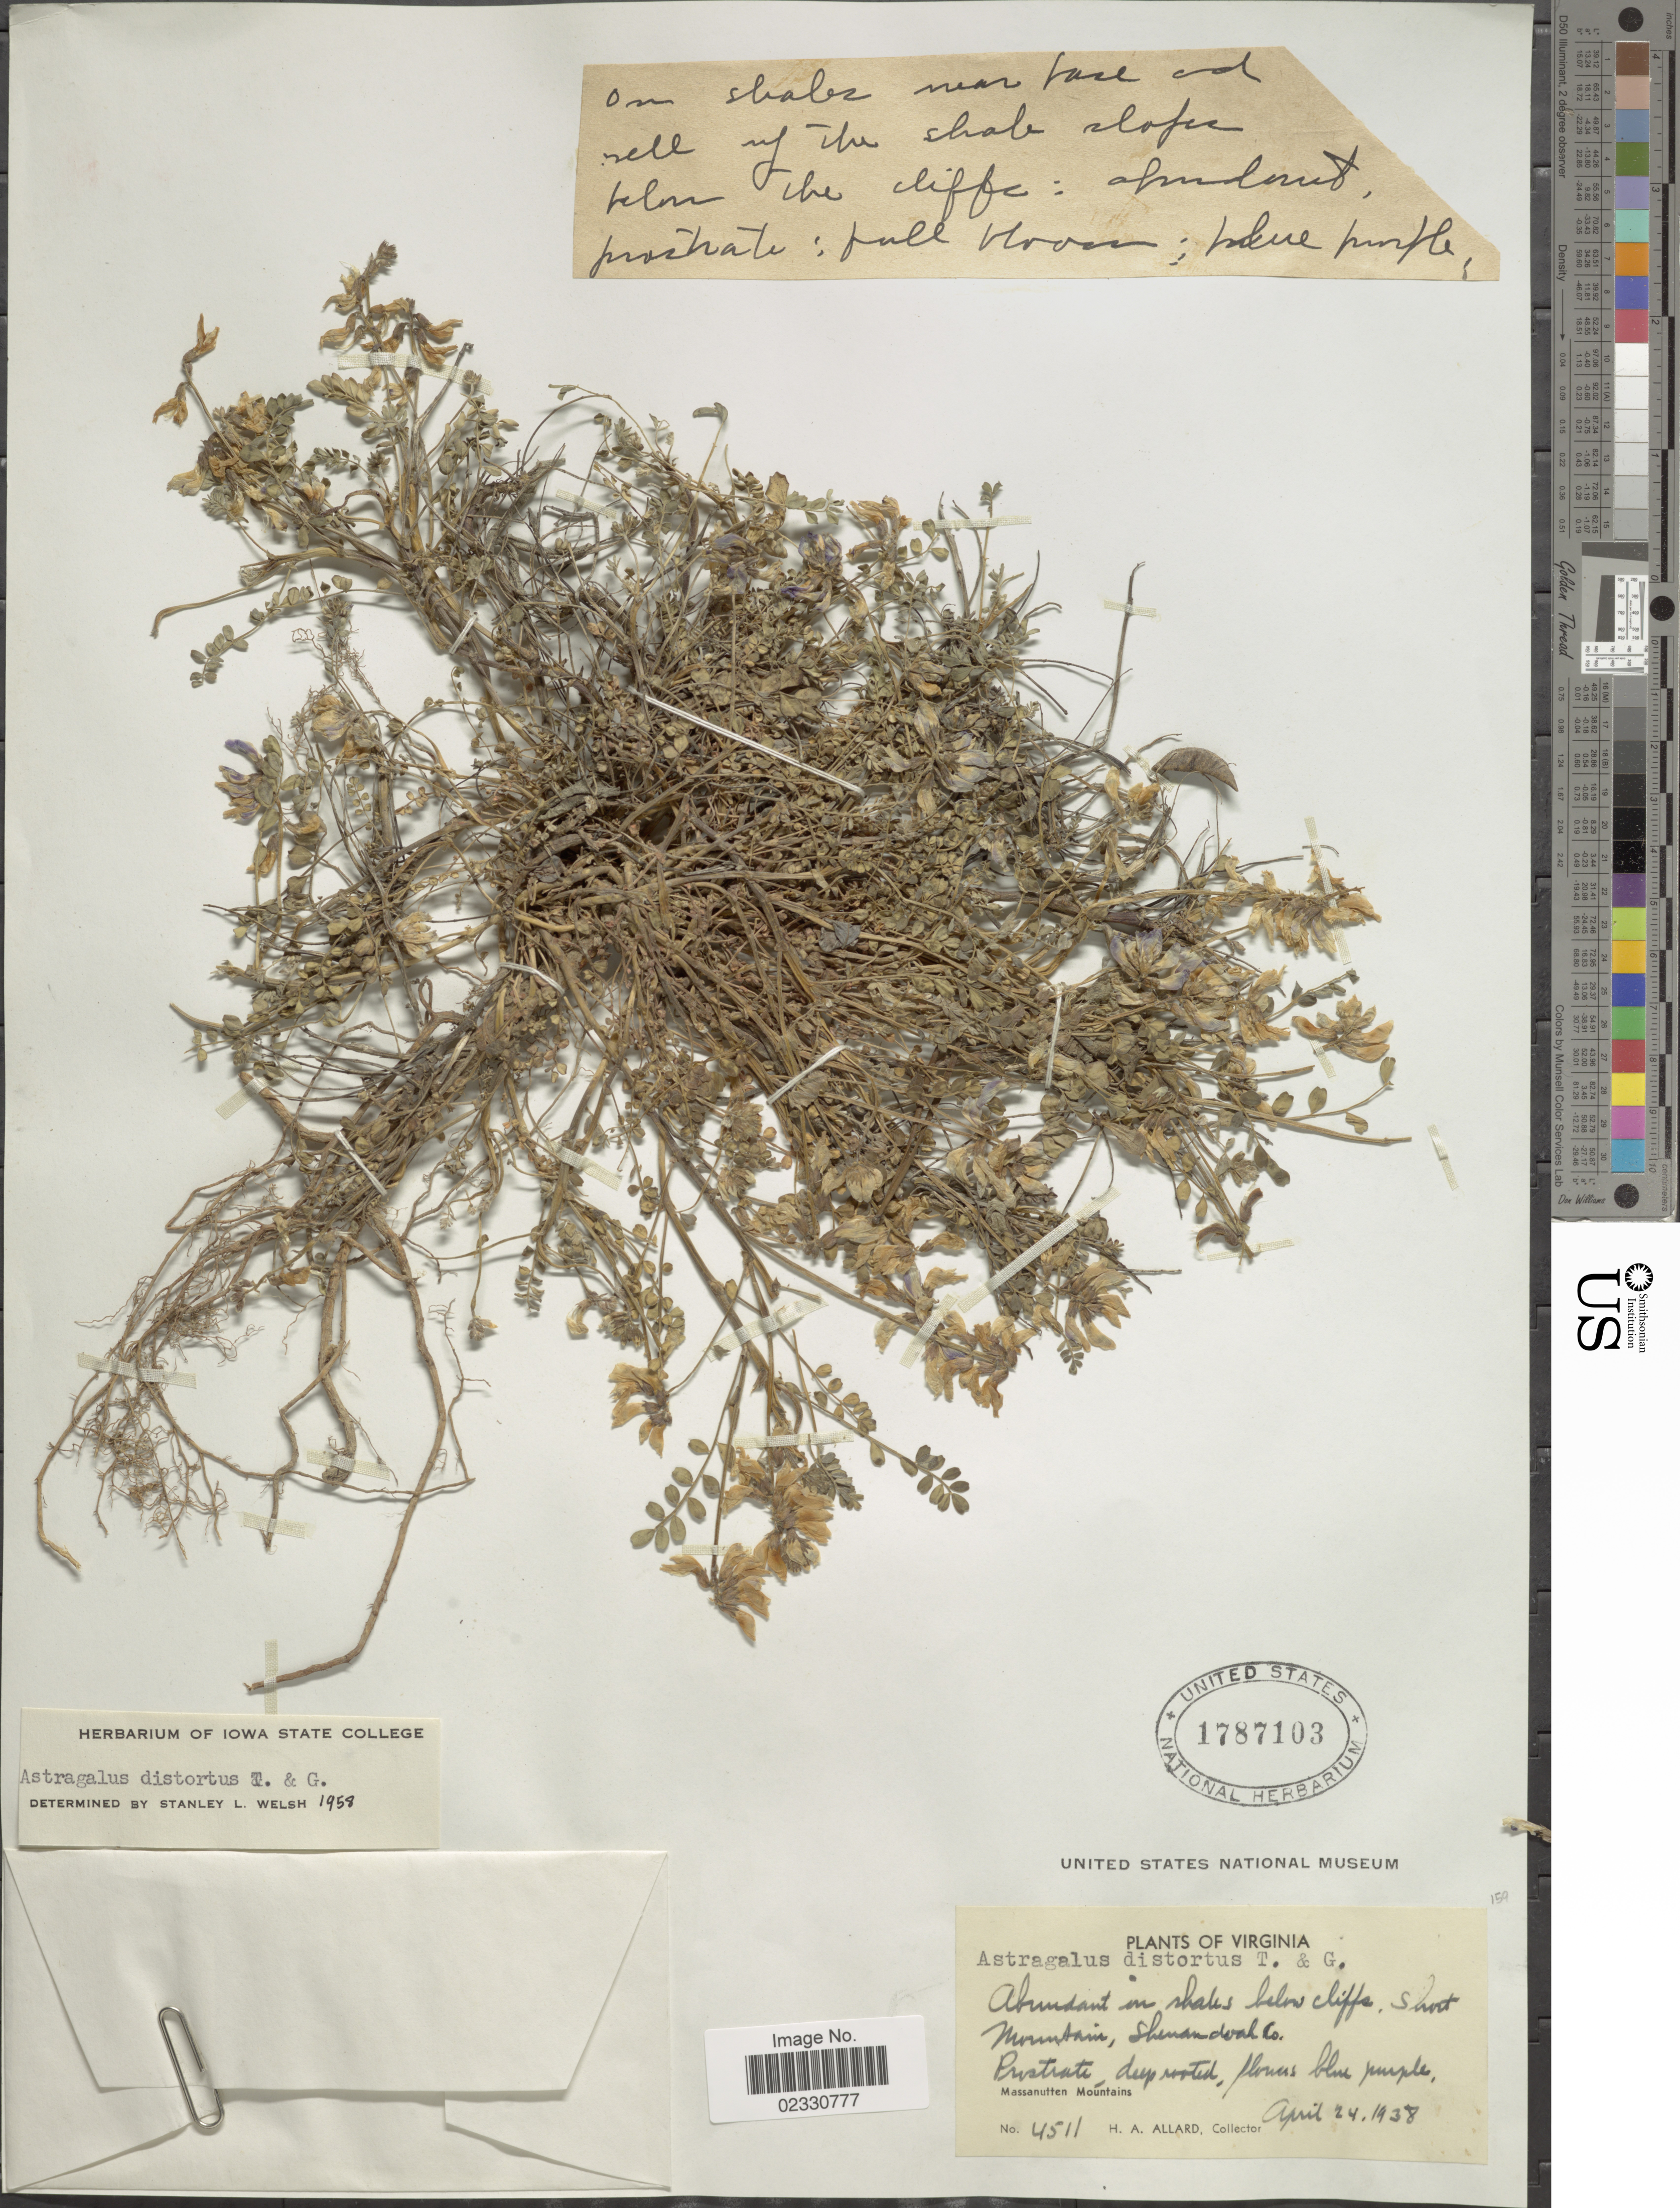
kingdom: Plantae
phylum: Tracheophyta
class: Magnoliopsida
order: Fabales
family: Fabaceae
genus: Astragalus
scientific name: Astragalus distortus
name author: Torr. & A. Gray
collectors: H. A. Allard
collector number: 4511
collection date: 1938-04-24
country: United States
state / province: Virginia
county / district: Shenandoah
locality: In shale above cliffs, Short Mountain, Shenandoah Co., Massanutten Mountains.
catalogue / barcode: US 1787103